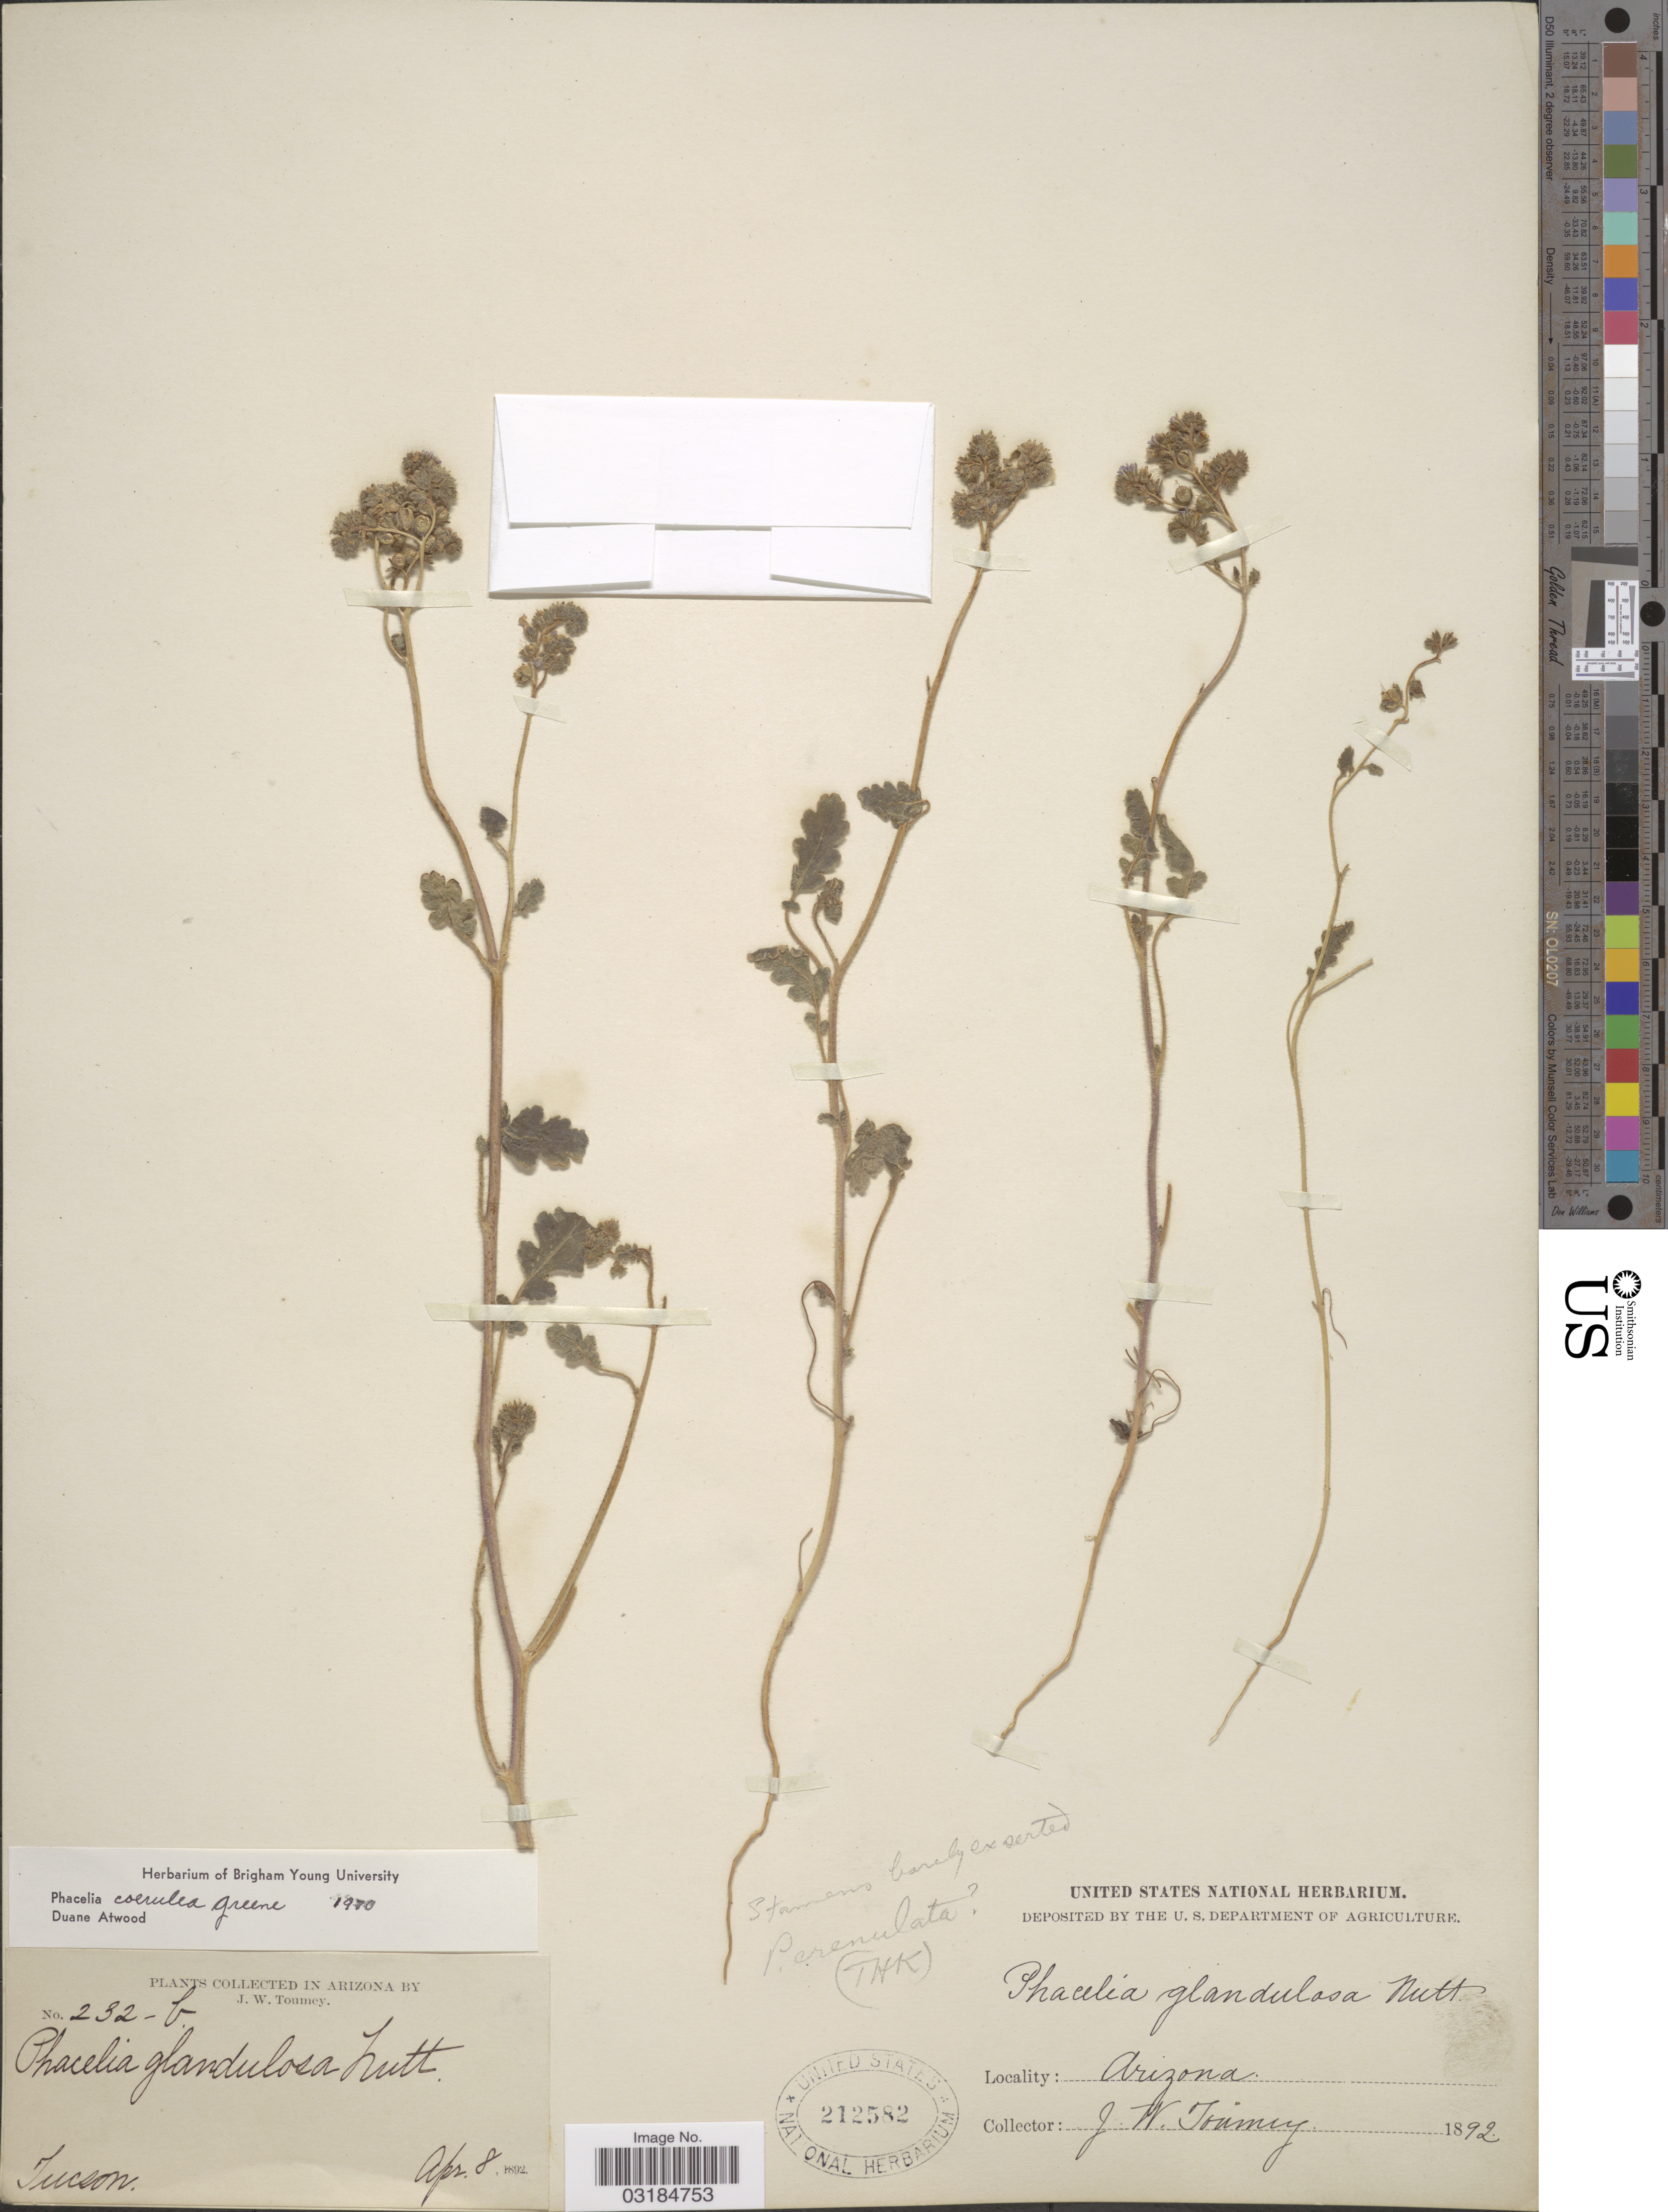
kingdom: Plantae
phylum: Tracheophyta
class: Magnoliopsida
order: Boraginales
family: Hydrophyllaceae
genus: Phacelia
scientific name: Phacelia caerulea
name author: Greene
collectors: J. W. Toumey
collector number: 232-b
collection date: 1892-04-08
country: United States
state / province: Arizona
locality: Tucson.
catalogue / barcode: US 212582